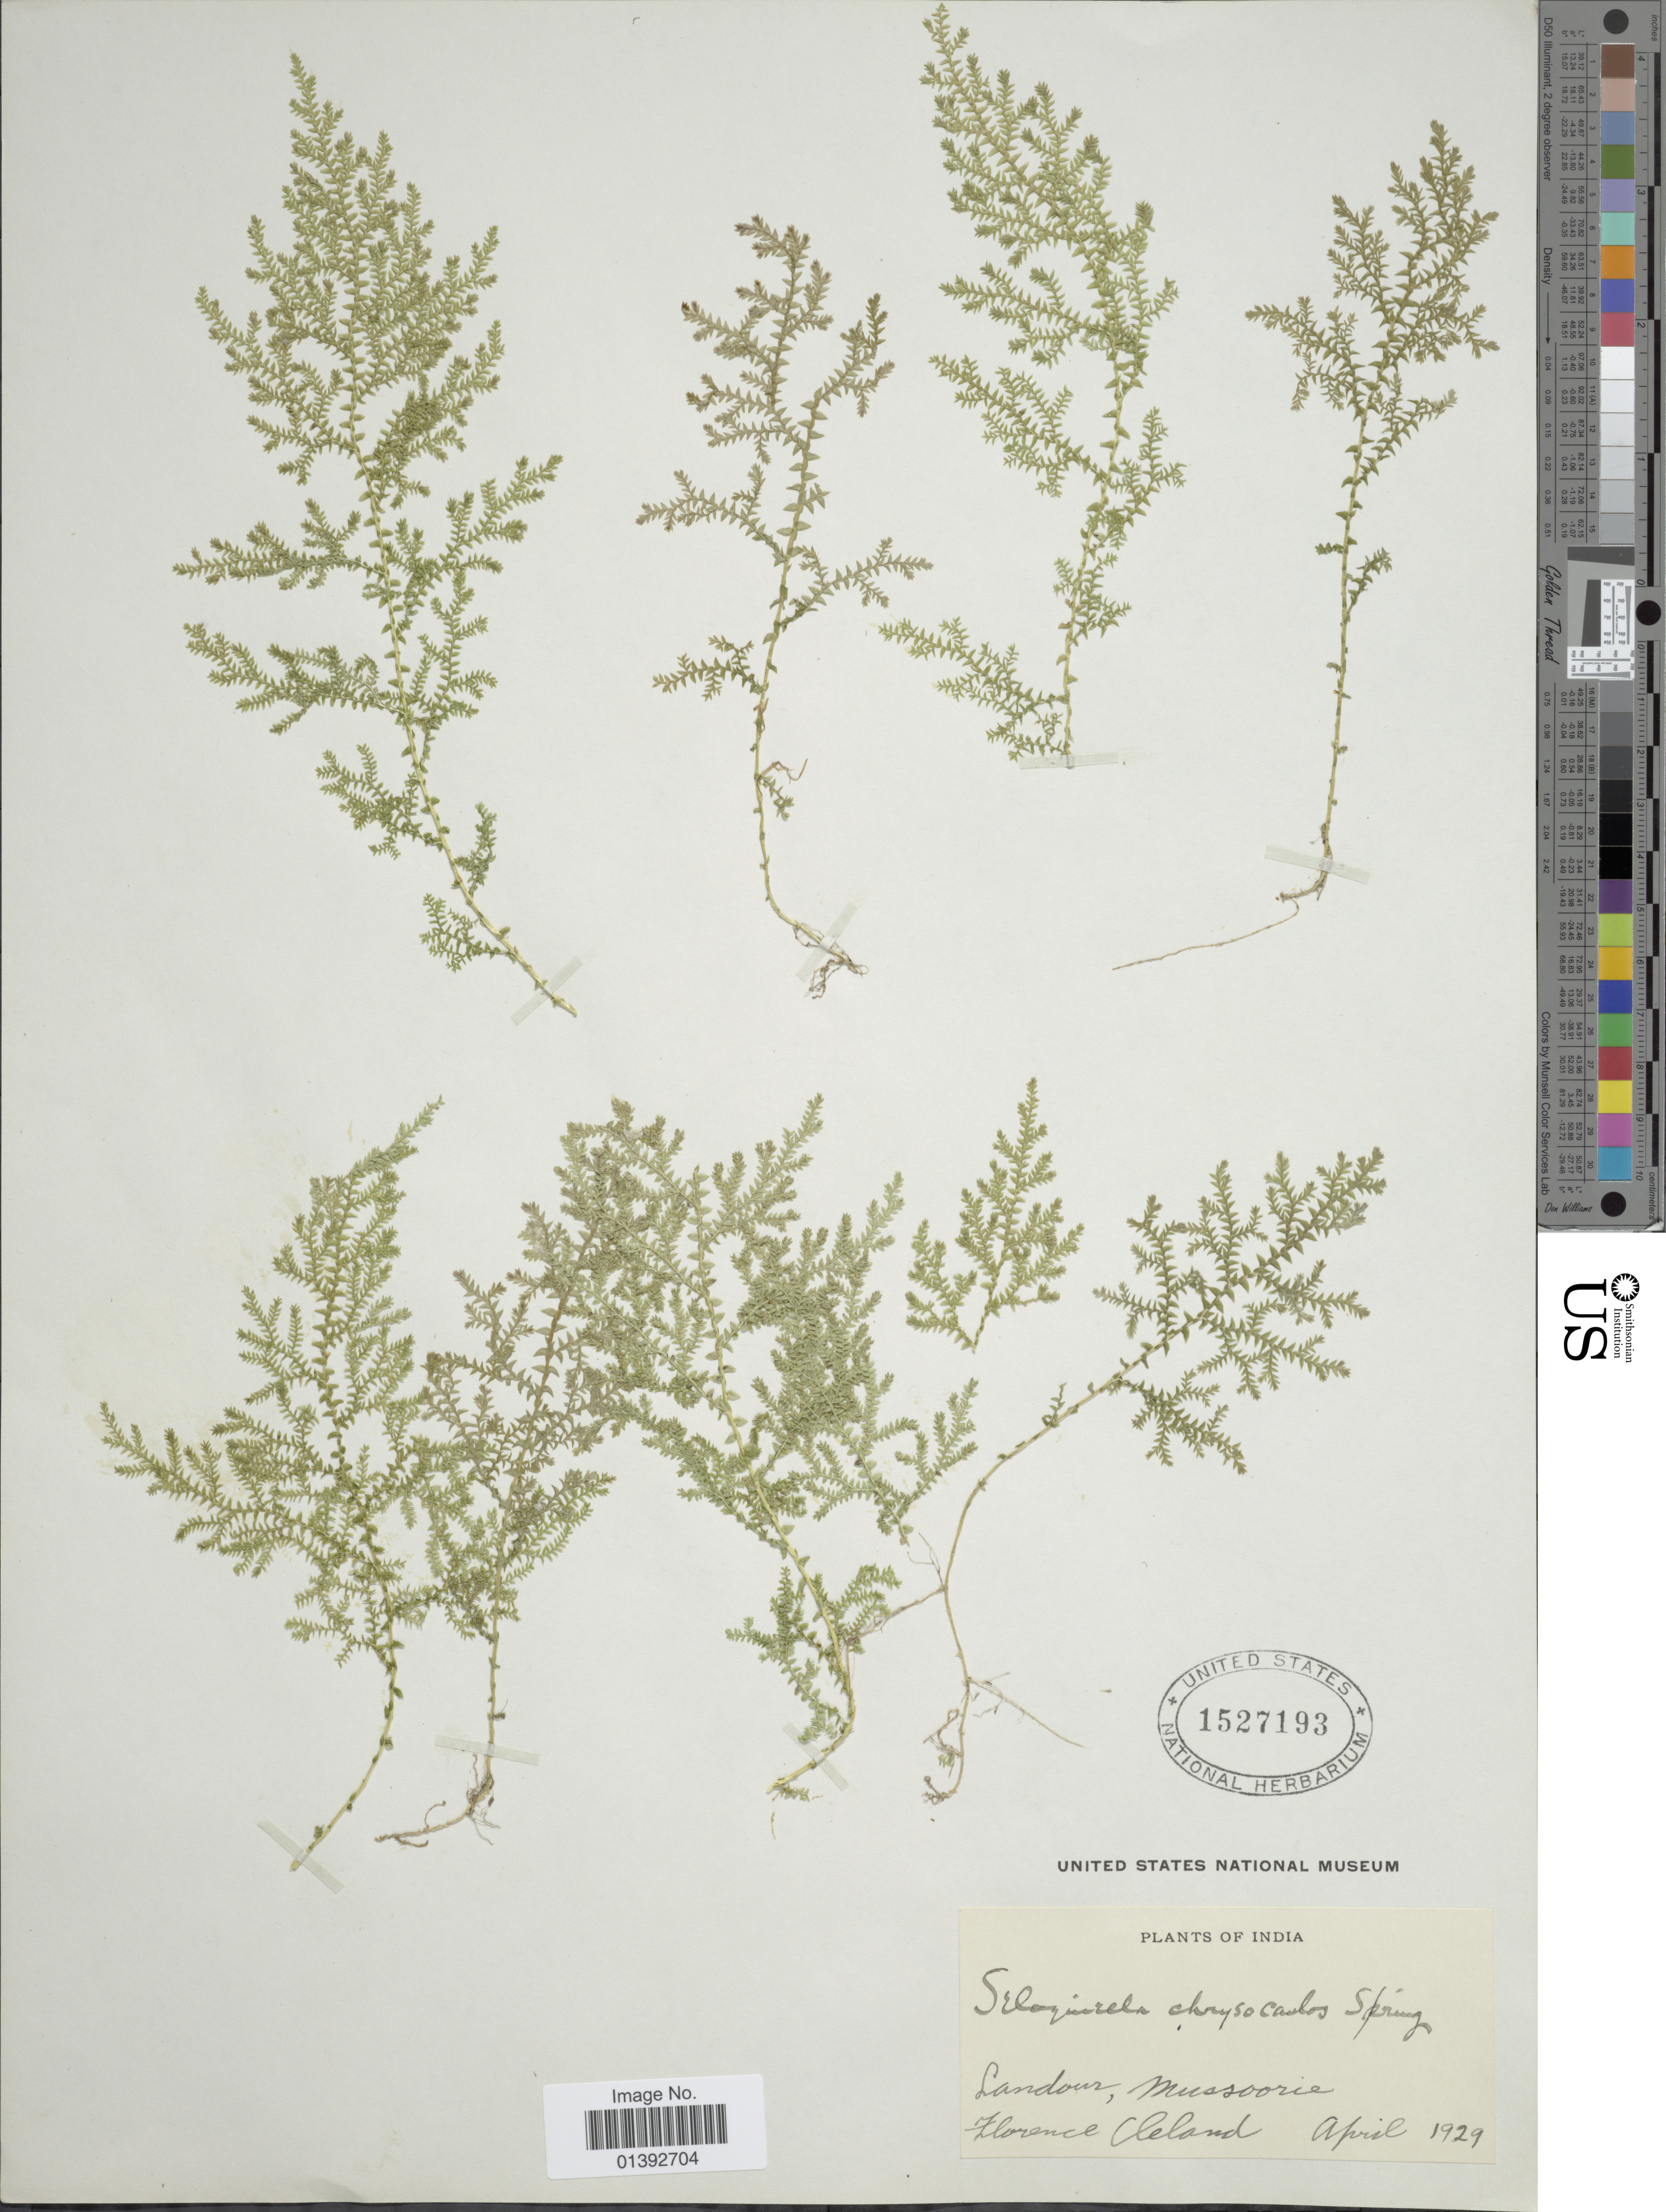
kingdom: Plantae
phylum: Tracheophyta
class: Lycopodiopsida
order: Selaginellales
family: Selaginellaceae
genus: Selaginella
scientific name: Selaginella chrysocaulos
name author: (Hook. & Grev.) Spring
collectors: F. Cleland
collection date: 1929-04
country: India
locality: Landour, Mussoorie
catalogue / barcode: US 1527193